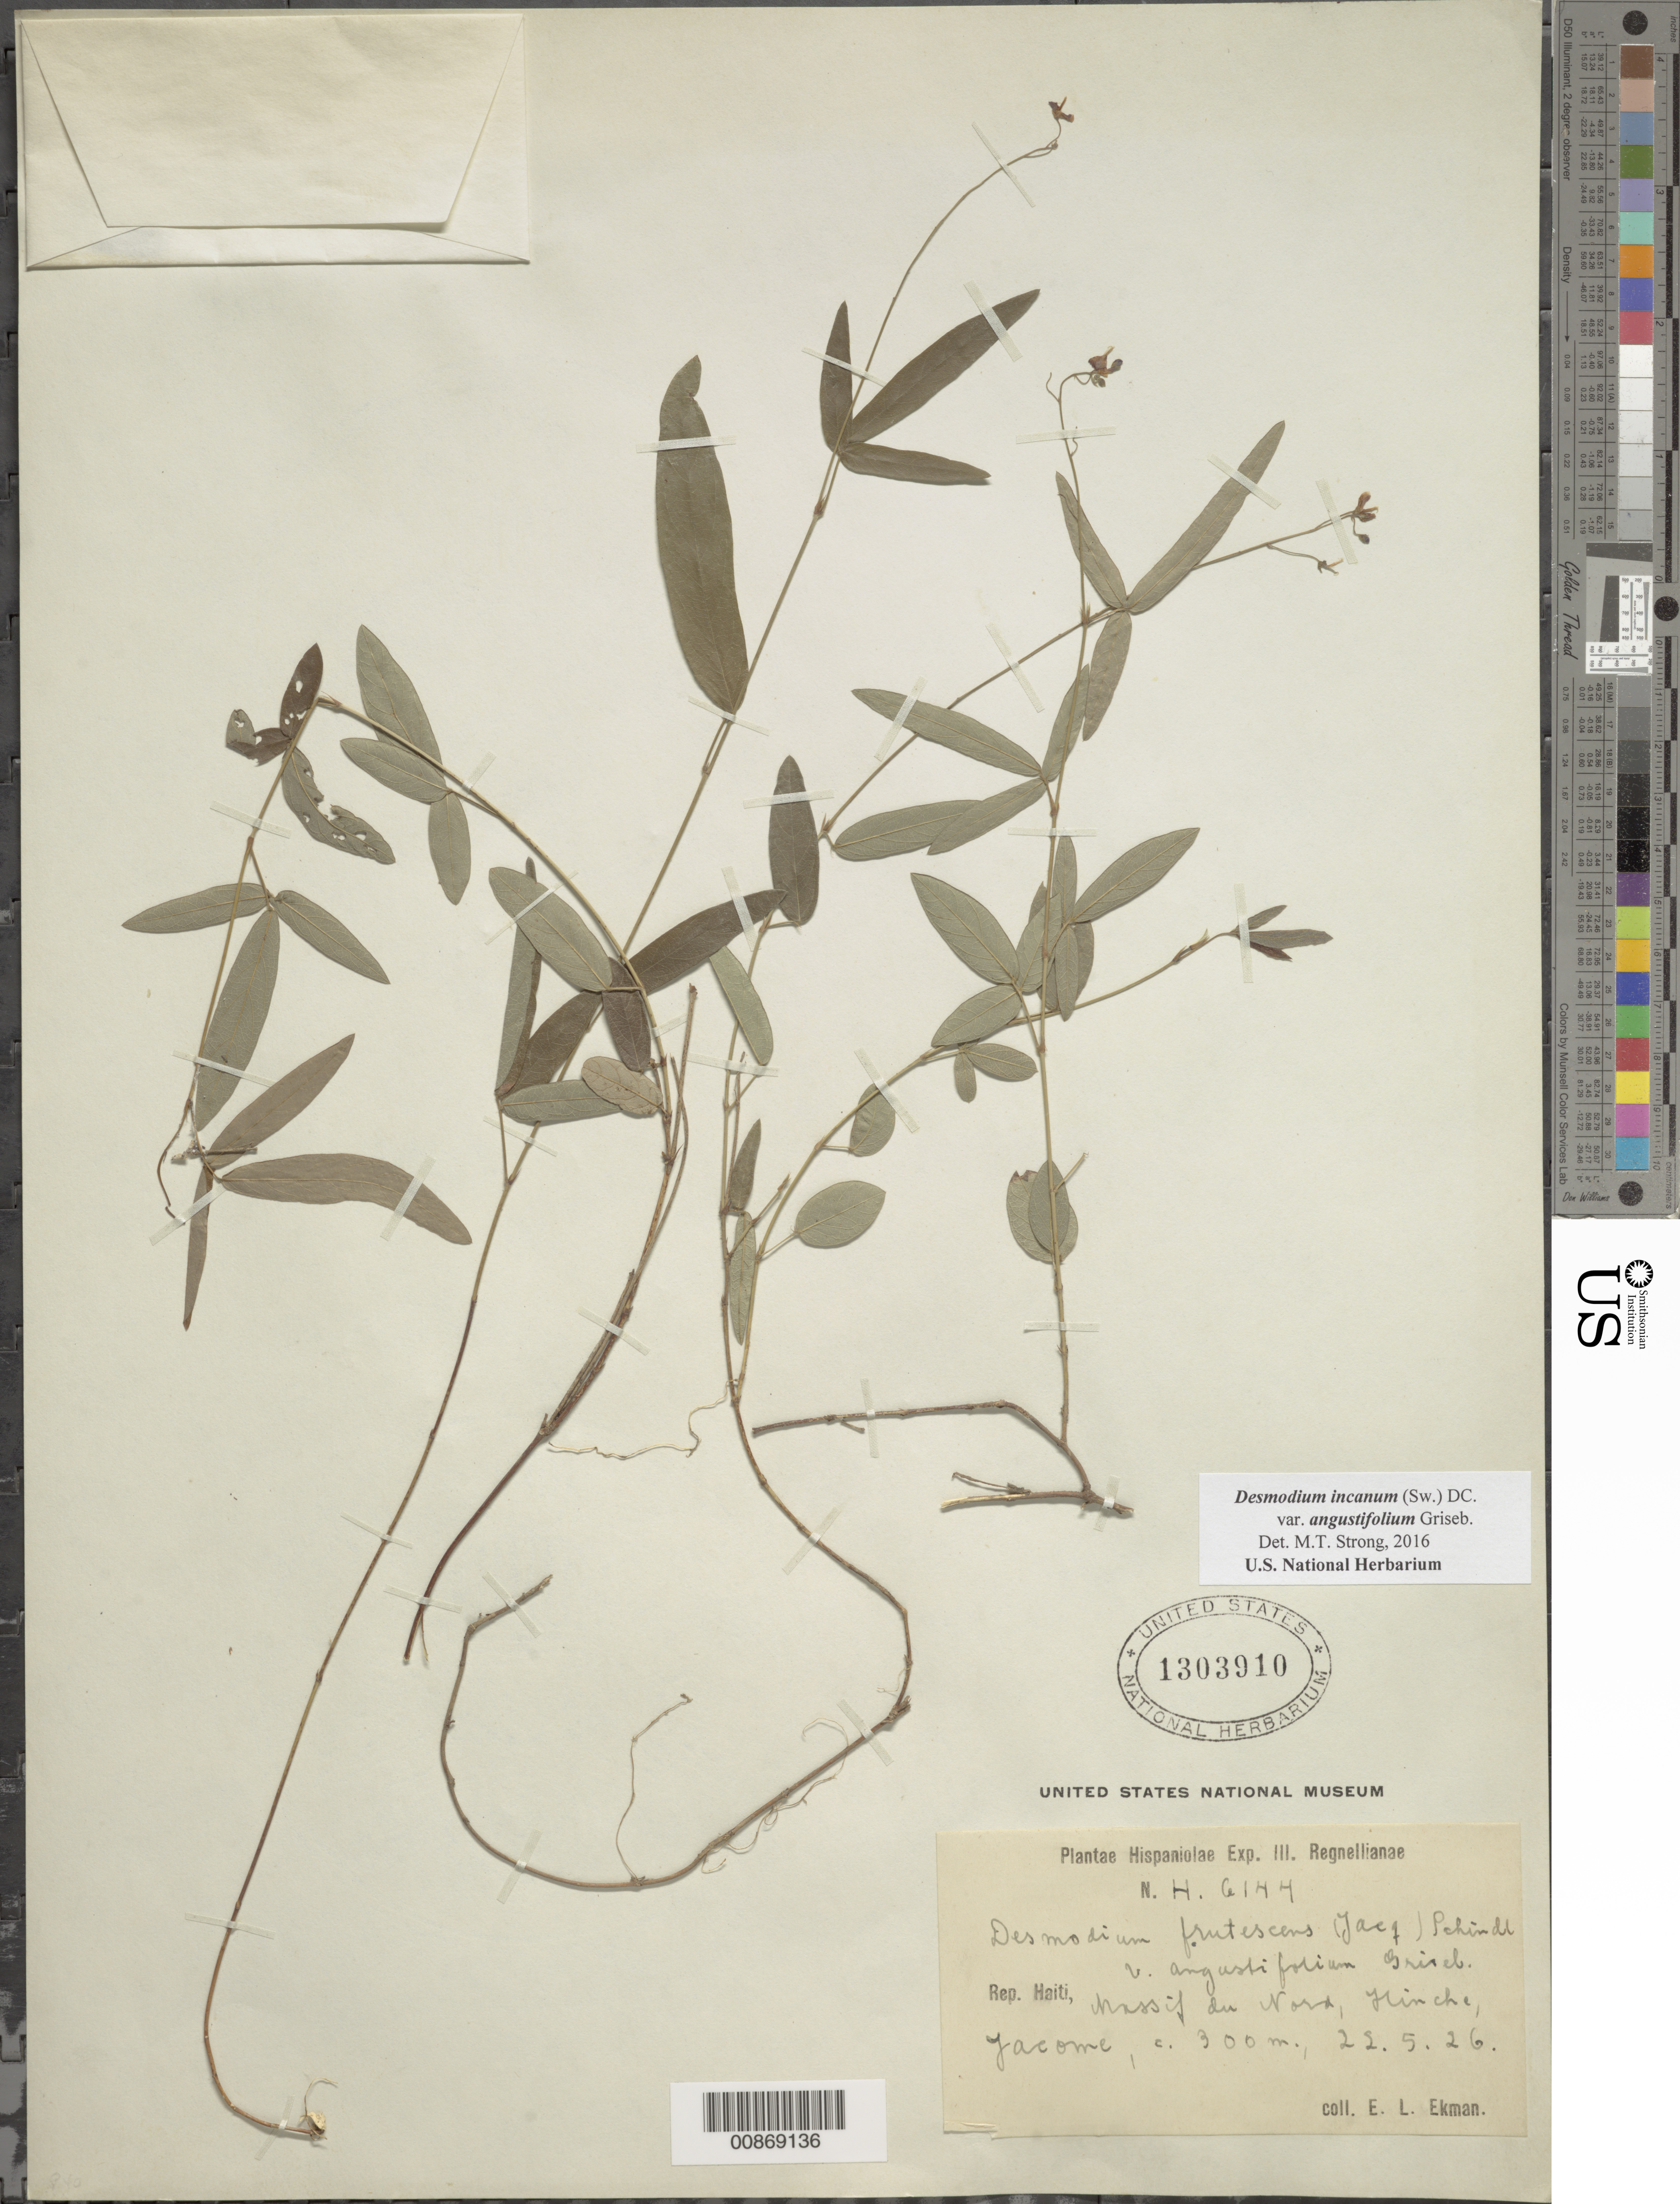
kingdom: Plantae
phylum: Tracheophyta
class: Magnoliopsida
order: Fabales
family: Fabaceae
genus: Desmodium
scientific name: Desmodium incanum var. angustifolium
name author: (Kunth) Griseb.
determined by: Strong, Mark T., (BOT), Smithsonian Institution - National Museum of Natural History (UNITED STATES)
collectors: E. L. Ekman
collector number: H 6144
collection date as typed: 22 May 1926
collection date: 1926-05-22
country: Haiti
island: Hispaniola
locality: Massif du Nord, Hinche, Jacome.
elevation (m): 300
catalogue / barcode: US 1303910